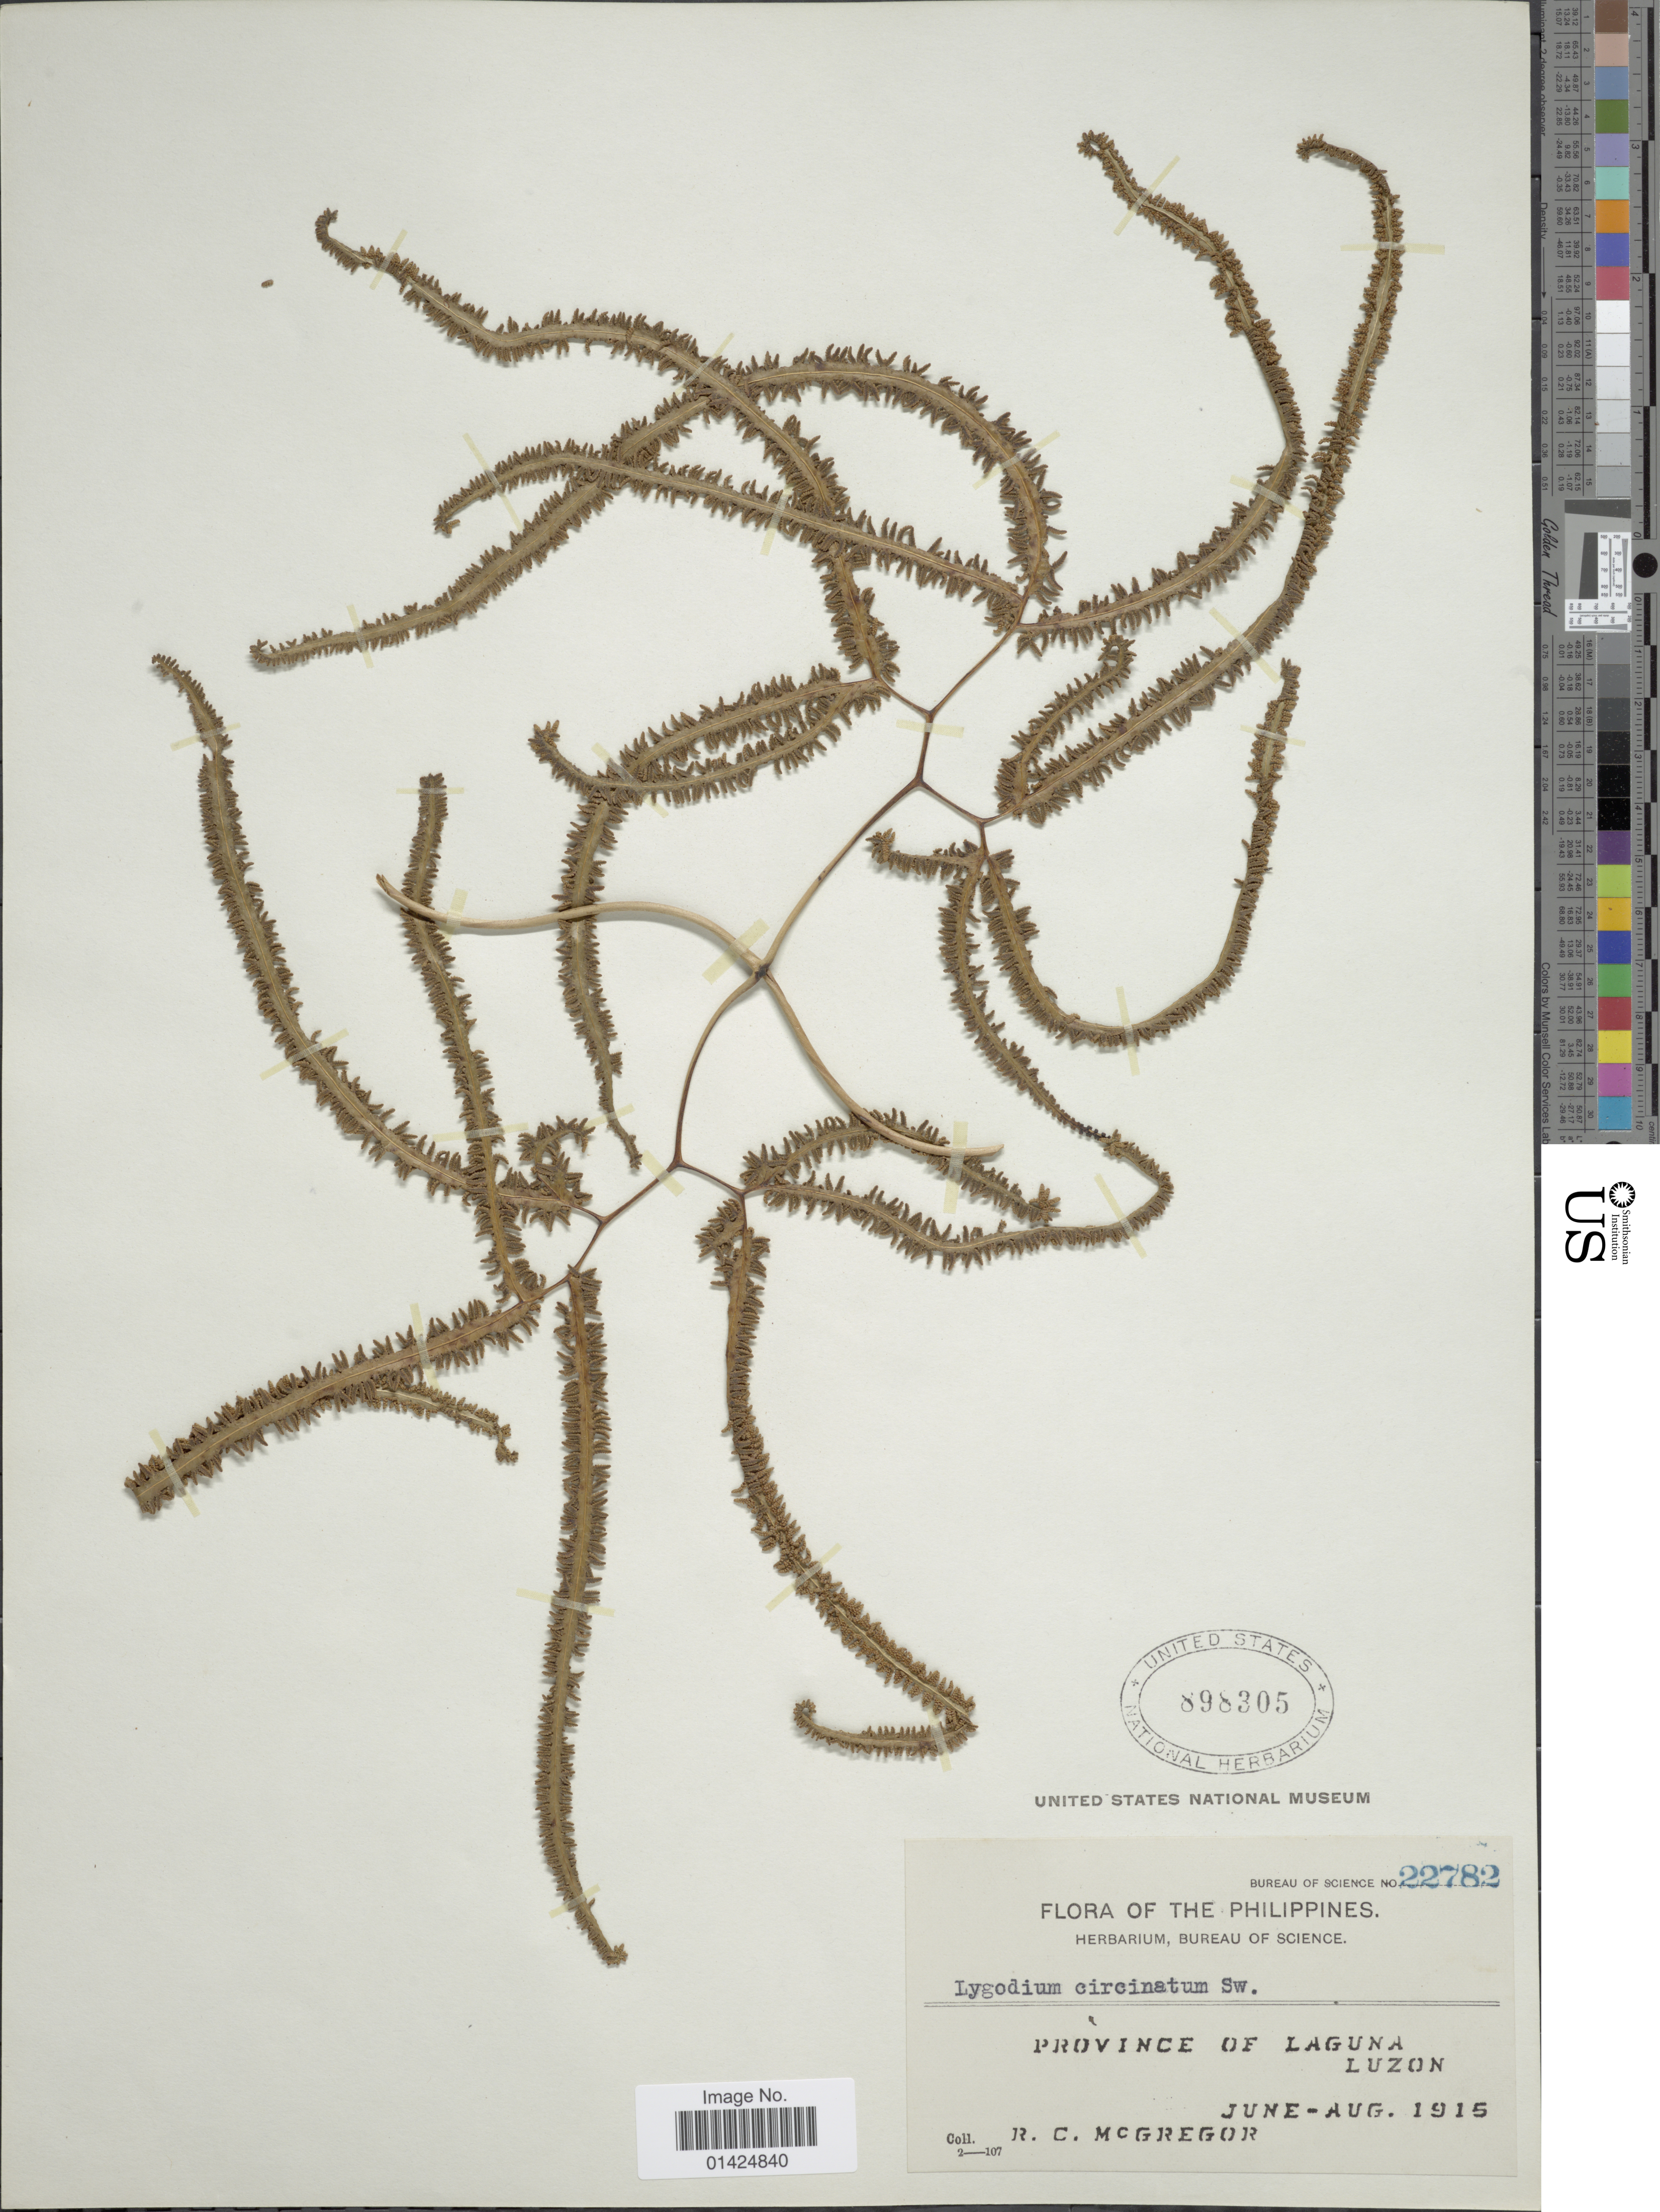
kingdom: Plantae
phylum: Tracheophyta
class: Polypodiopsida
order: Schizaeales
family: Lygodiaceae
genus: Lygodium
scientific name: Lygodium circinnatum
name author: (Burm. f.) Sw.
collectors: R. C. McGregor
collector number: Bureau of Science 22782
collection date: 1915-06/1915-08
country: Philippines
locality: Province of Laguna, Luzon.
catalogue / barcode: US 898305